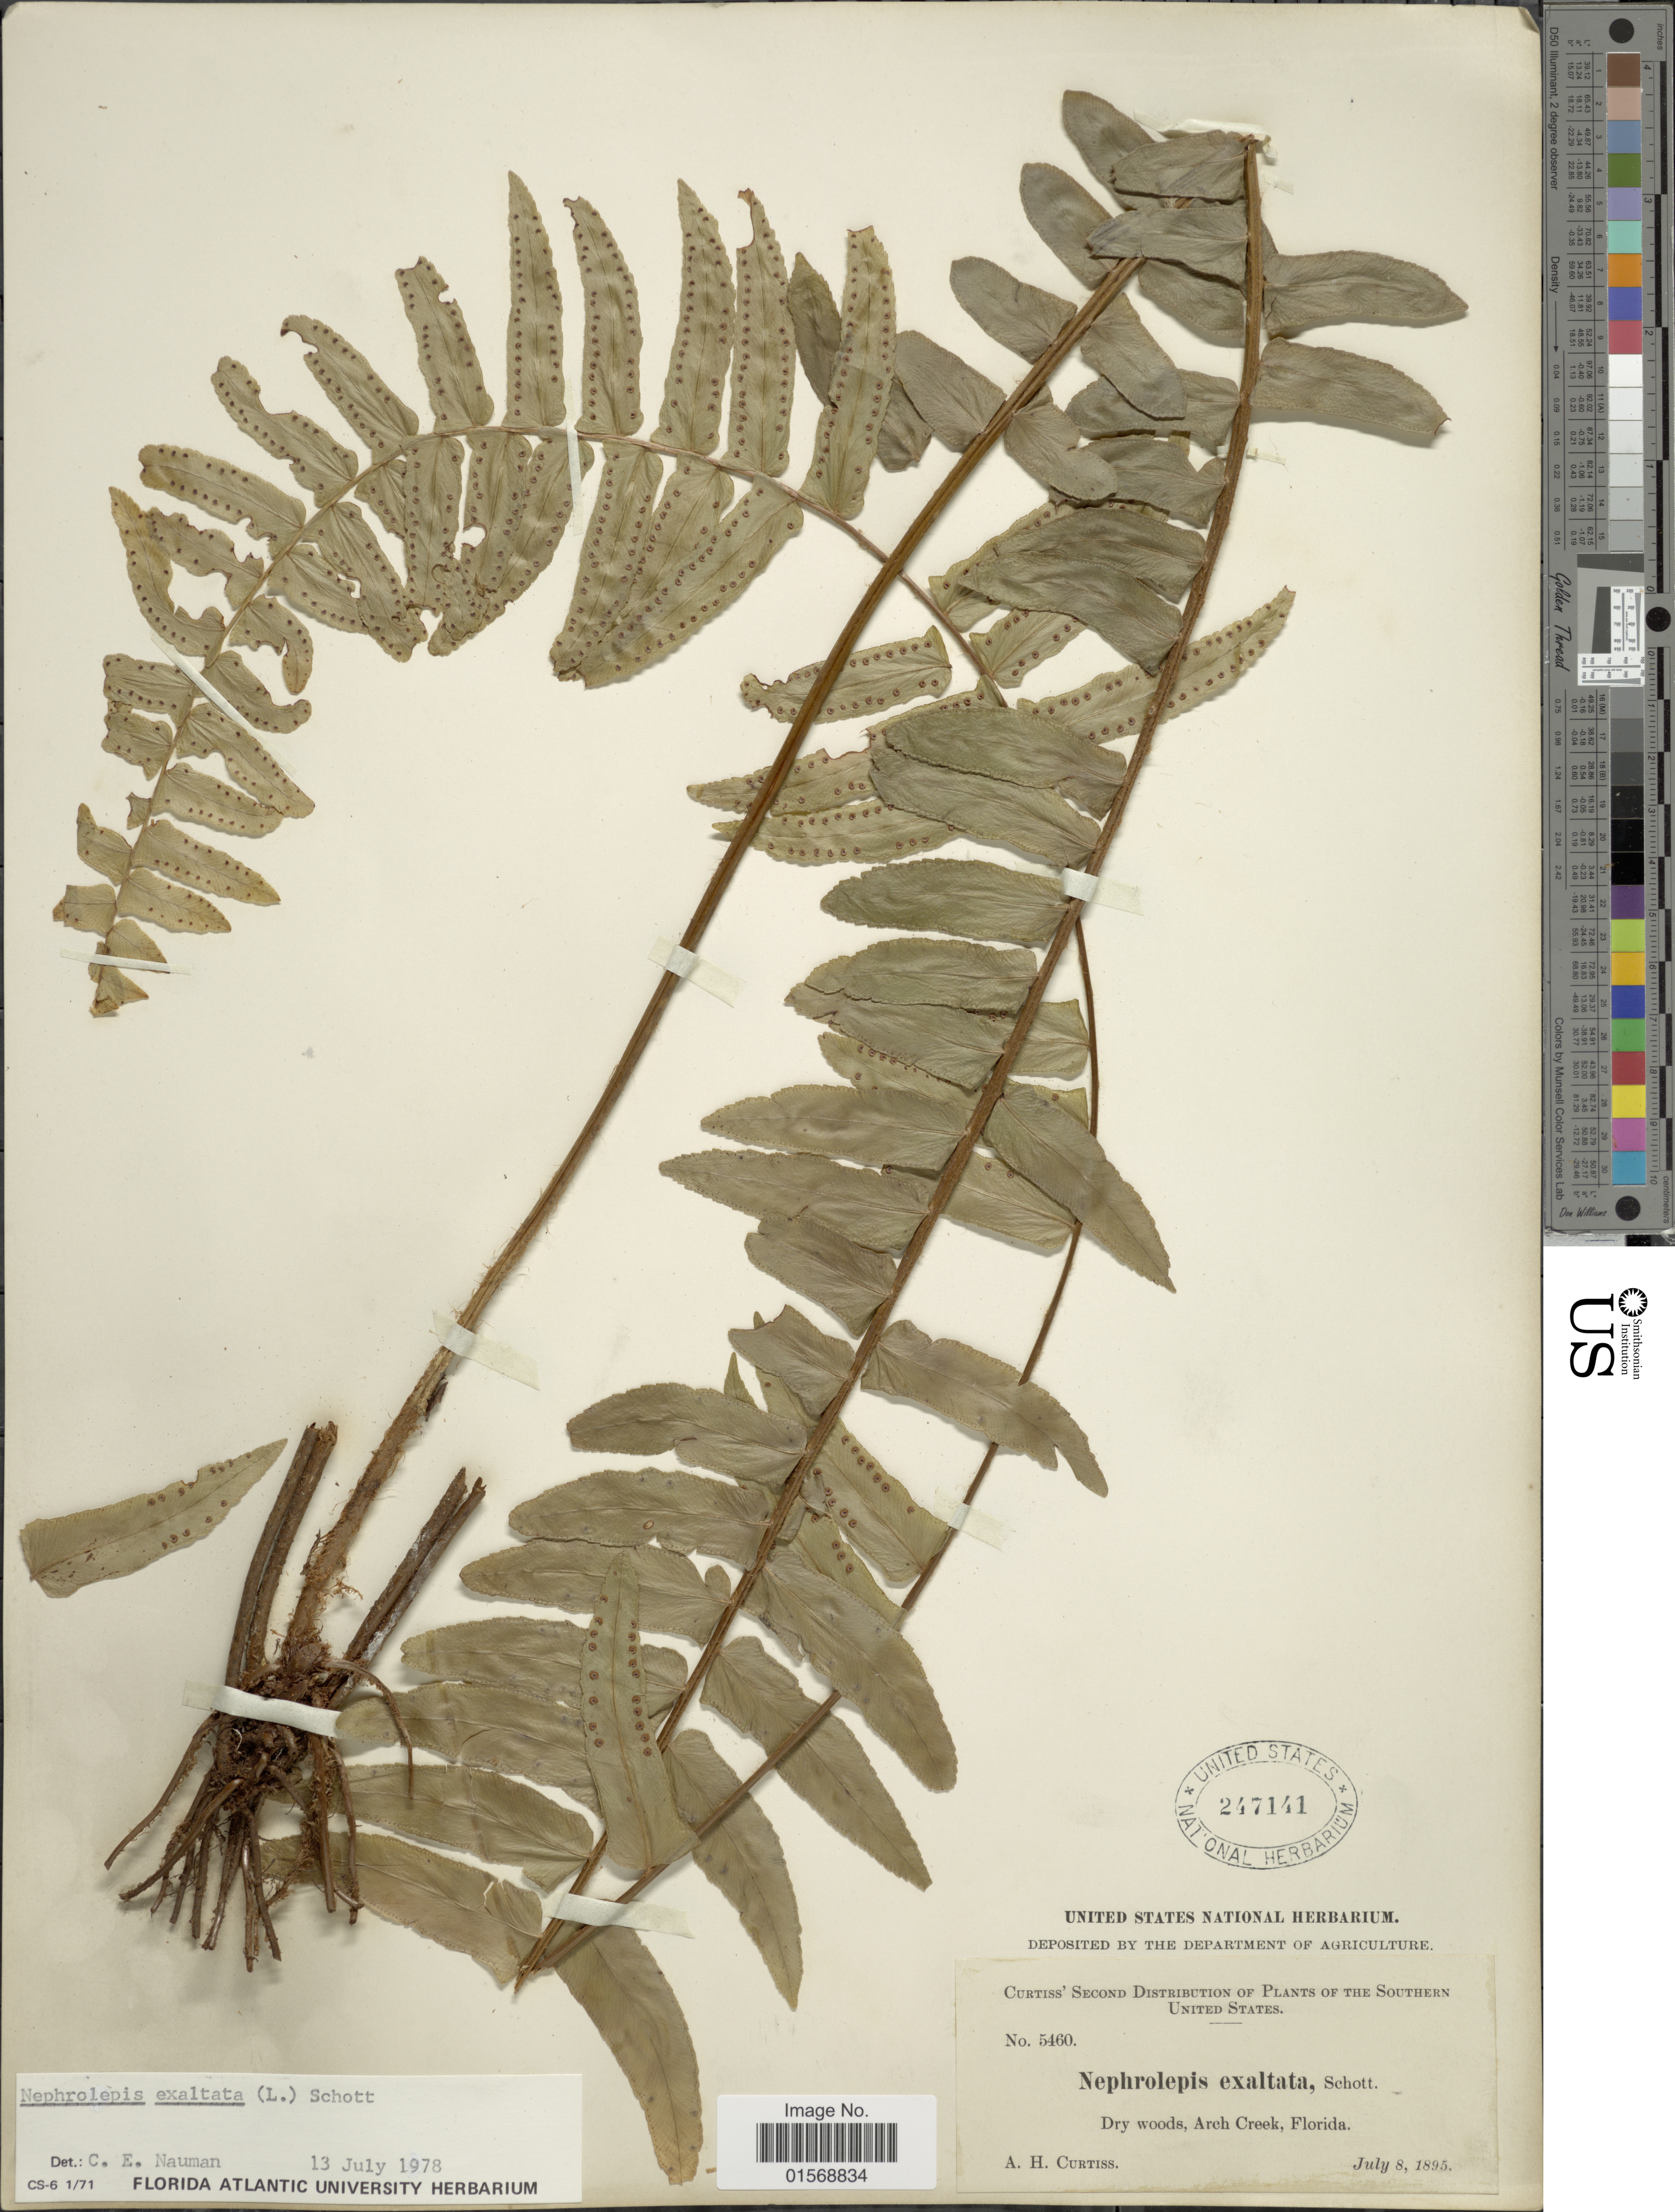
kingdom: Plantae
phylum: Tracheophyta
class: Polypodiopsida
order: Polypodiales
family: Nephrolepidaceae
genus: Nephrolepis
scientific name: Nephrolepis exaltata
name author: (L.) Schott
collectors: A. H. Curtiss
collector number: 5460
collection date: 1895-07-08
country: United States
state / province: Florida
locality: Dry woods, Arch Creek, Florida.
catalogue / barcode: US 247141